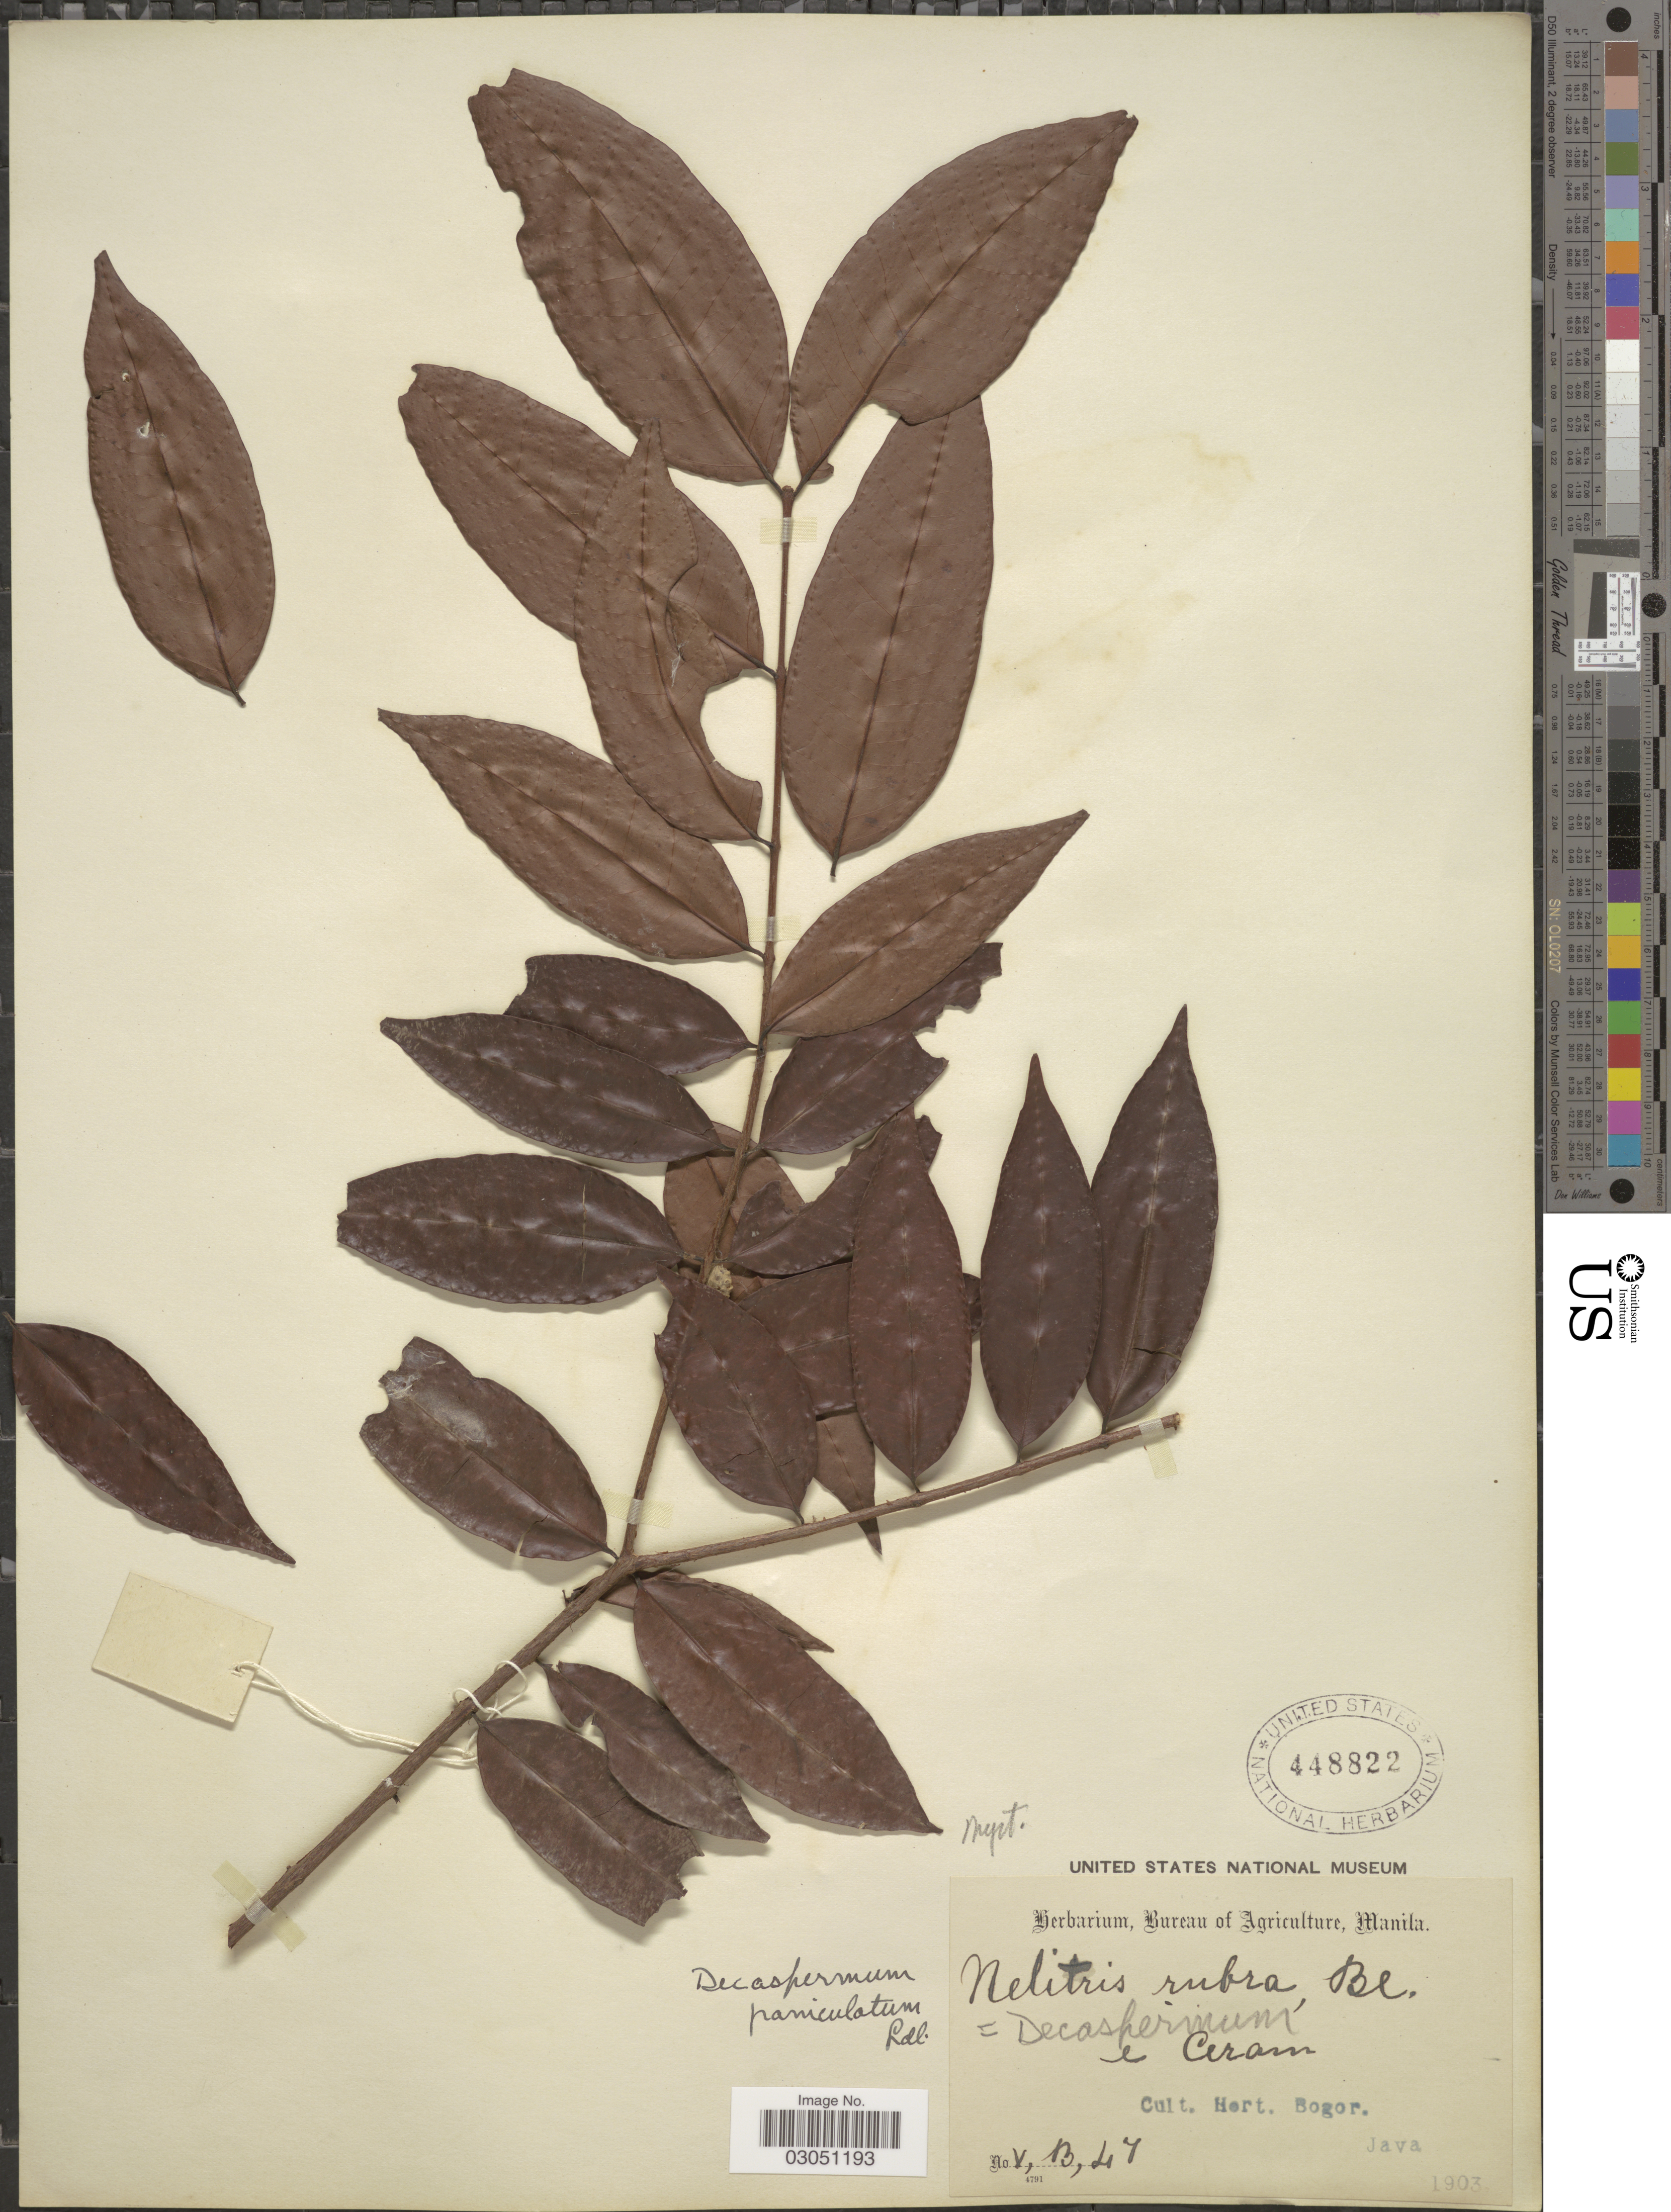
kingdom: Plantae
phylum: Tracheophyta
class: Magnoliopsida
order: Myrtales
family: Myrtaceae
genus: Decaspermum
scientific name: Decaspermum paniculatum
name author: (Lindl.) Kurz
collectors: C. Ceram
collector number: V,B,47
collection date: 1903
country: Indonesia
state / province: Java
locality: Cult. Hort. Bogor. Java.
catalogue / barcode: US 448822